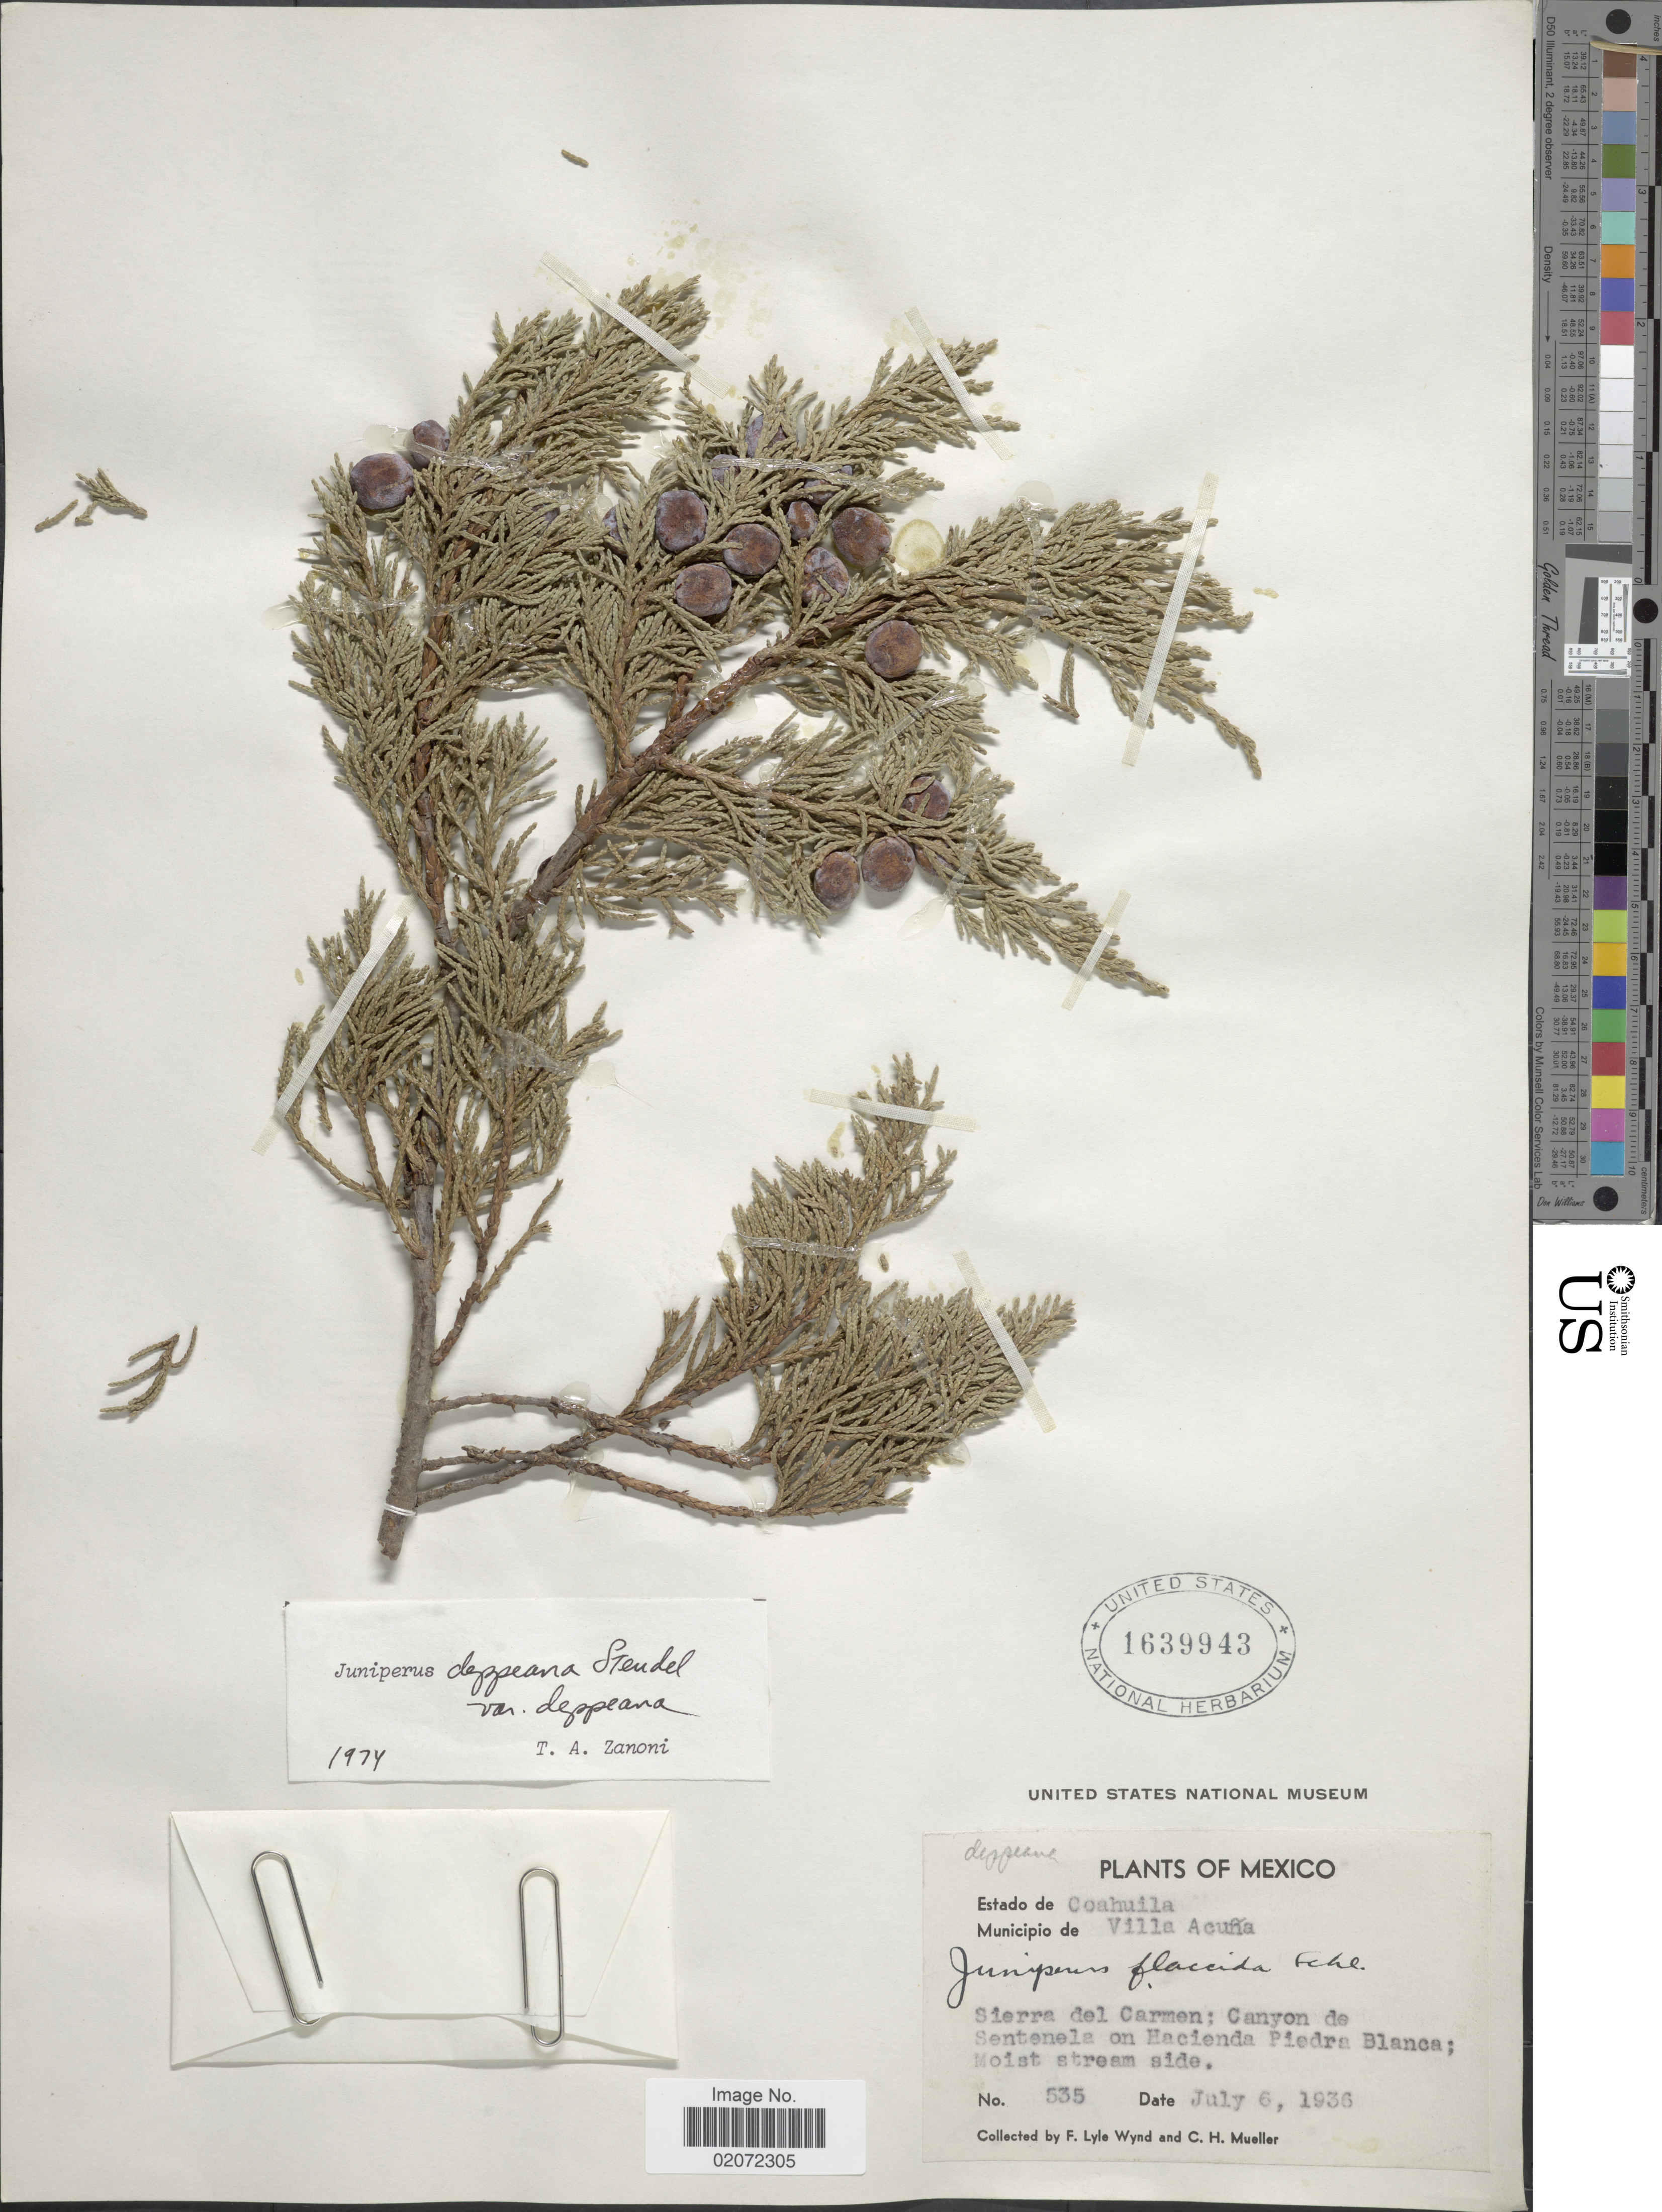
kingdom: Plantae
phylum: Tracheophyta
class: Pinopsida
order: Pinales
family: Cupressaceae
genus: Juniperus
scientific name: Juniperus deppeana var. deppeana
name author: Steud.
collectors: F. L. Wynd & C. H. Mueller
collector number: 535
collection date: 1936-07-06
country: Mexico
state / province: Coahuila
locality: Municipio de Villa Acuña. Sierra del Carmen; Canyon de Sentenela on Hacienda Piedra Blanca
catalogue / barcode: US 1639943